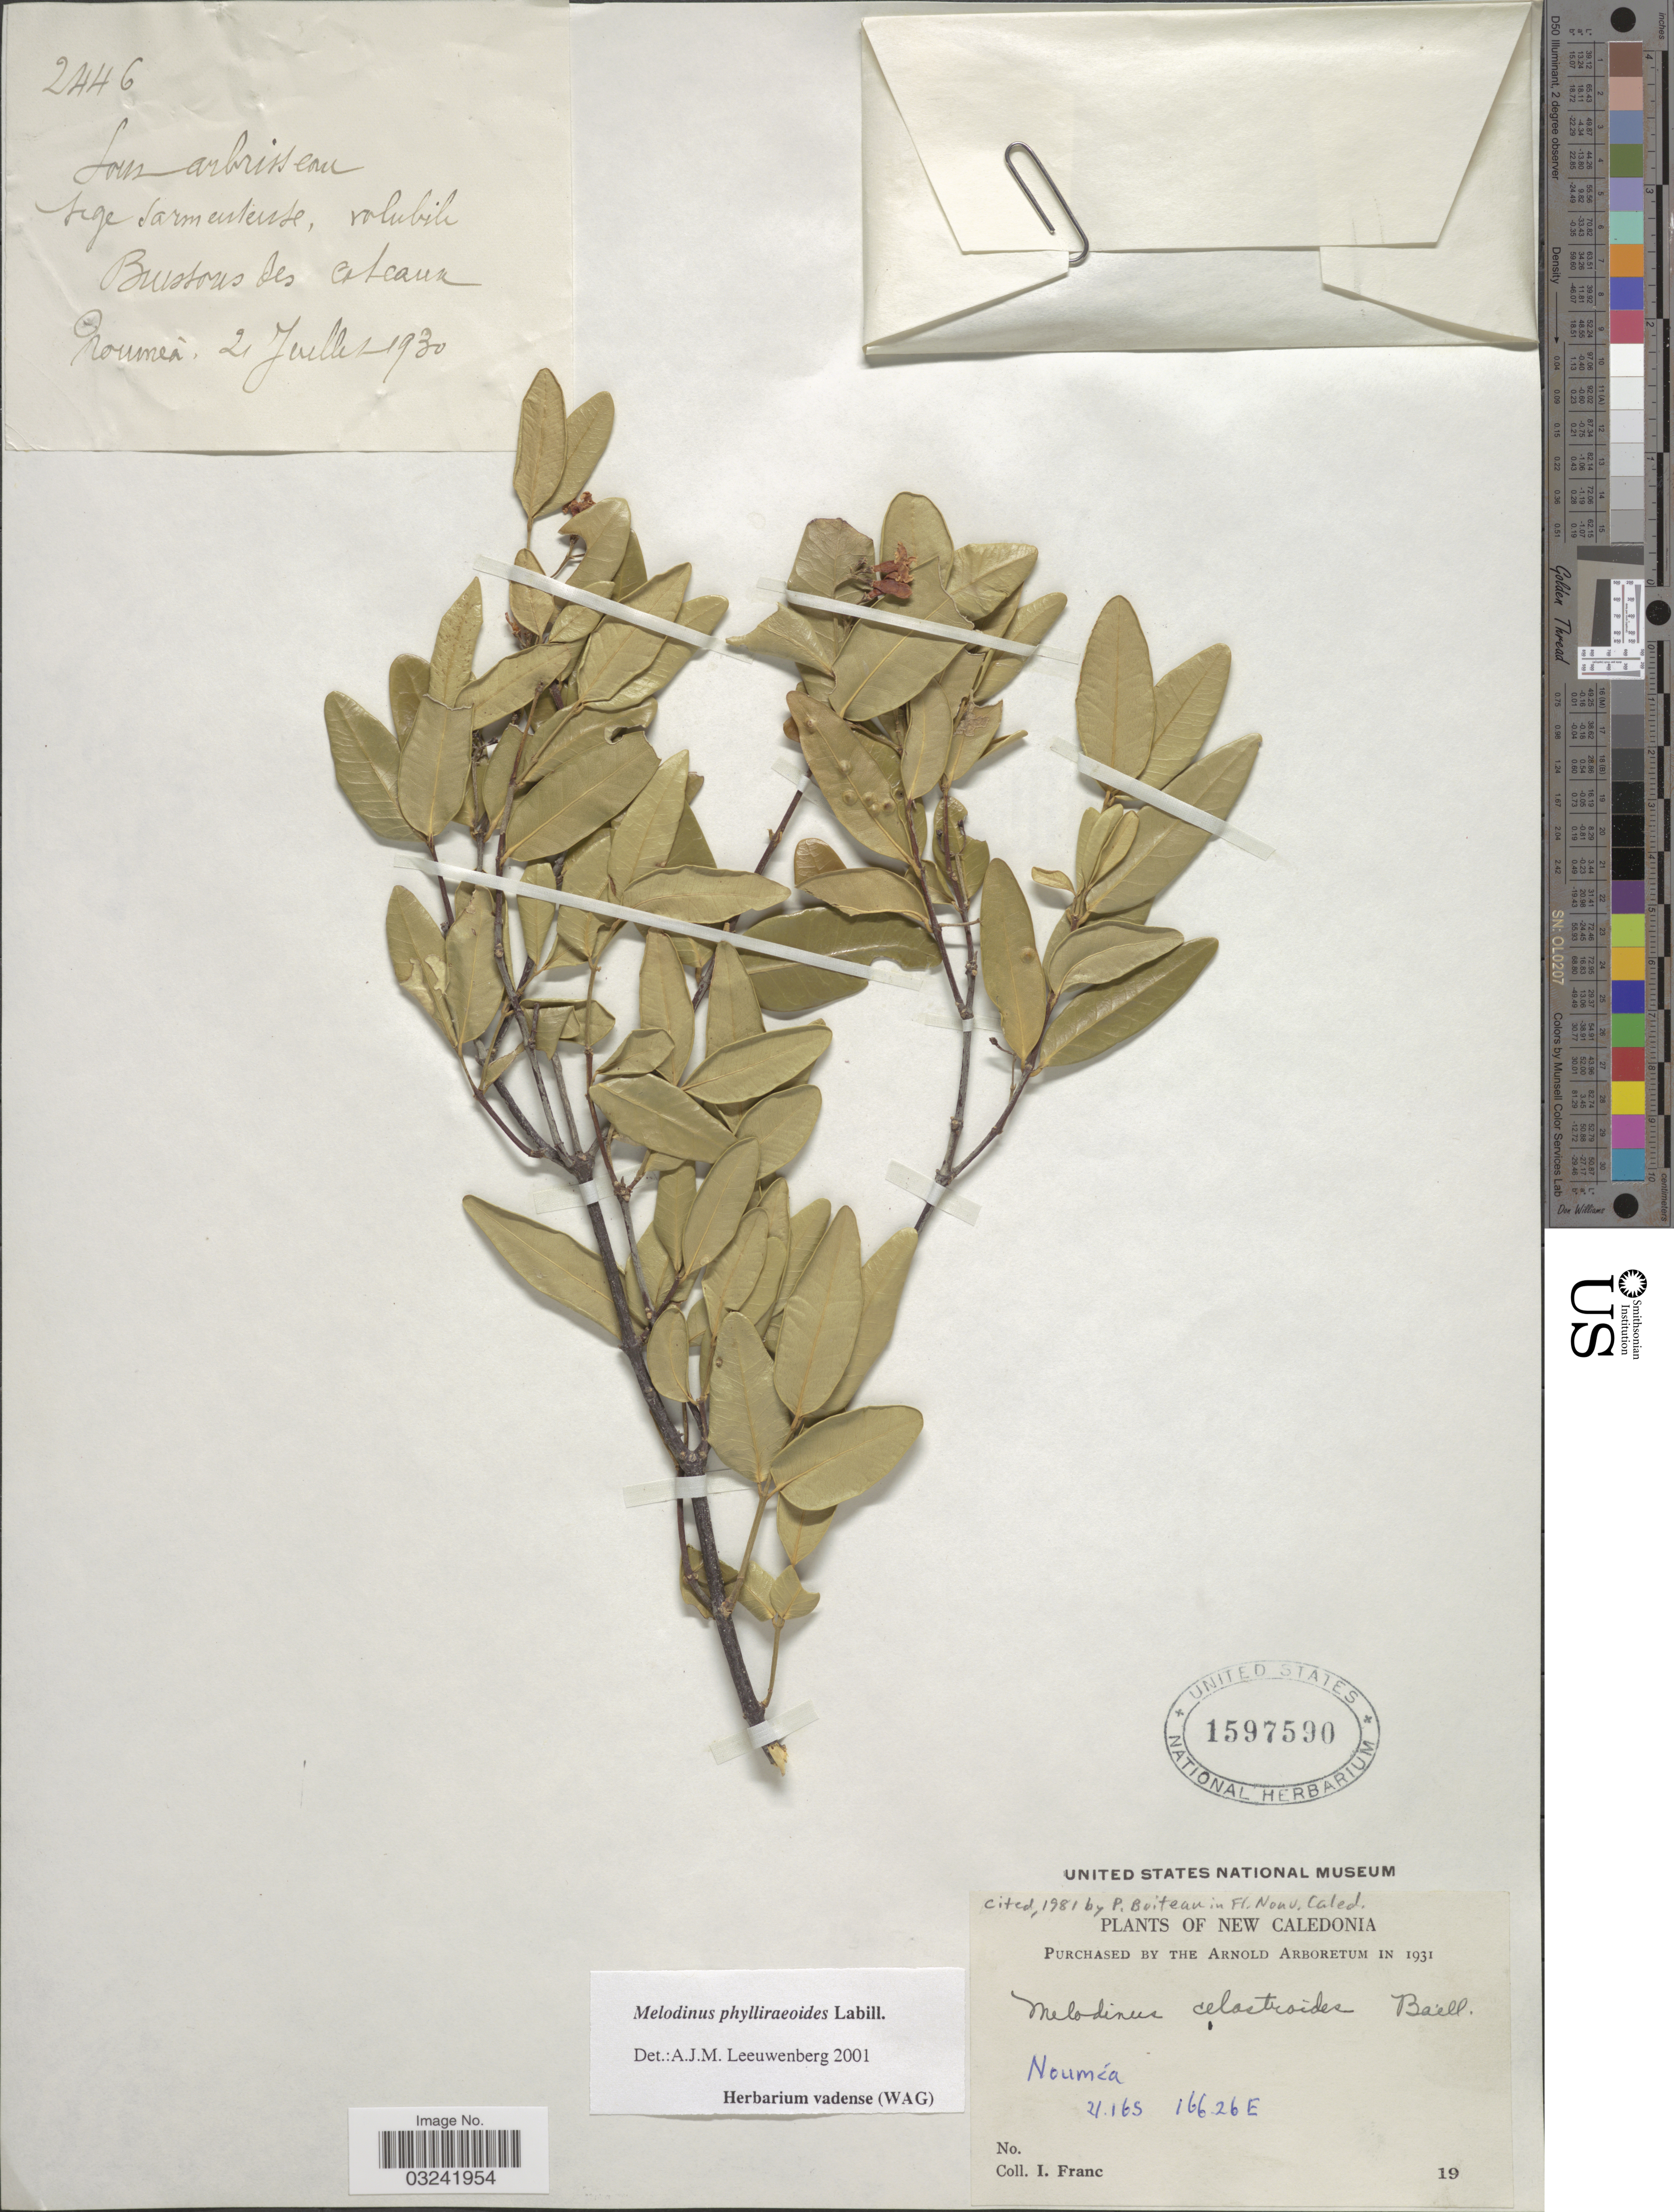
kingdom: Plantae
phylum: Tracheophyta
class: Magnoliopsida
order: Gentianales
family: Apocynaceae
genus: Melodinus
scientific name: Melodinus phyllirioides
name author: Labill.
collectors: I. Franc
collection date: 1930-07-31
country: New Caledonia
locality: Nouméa.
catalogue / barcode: US 1597590